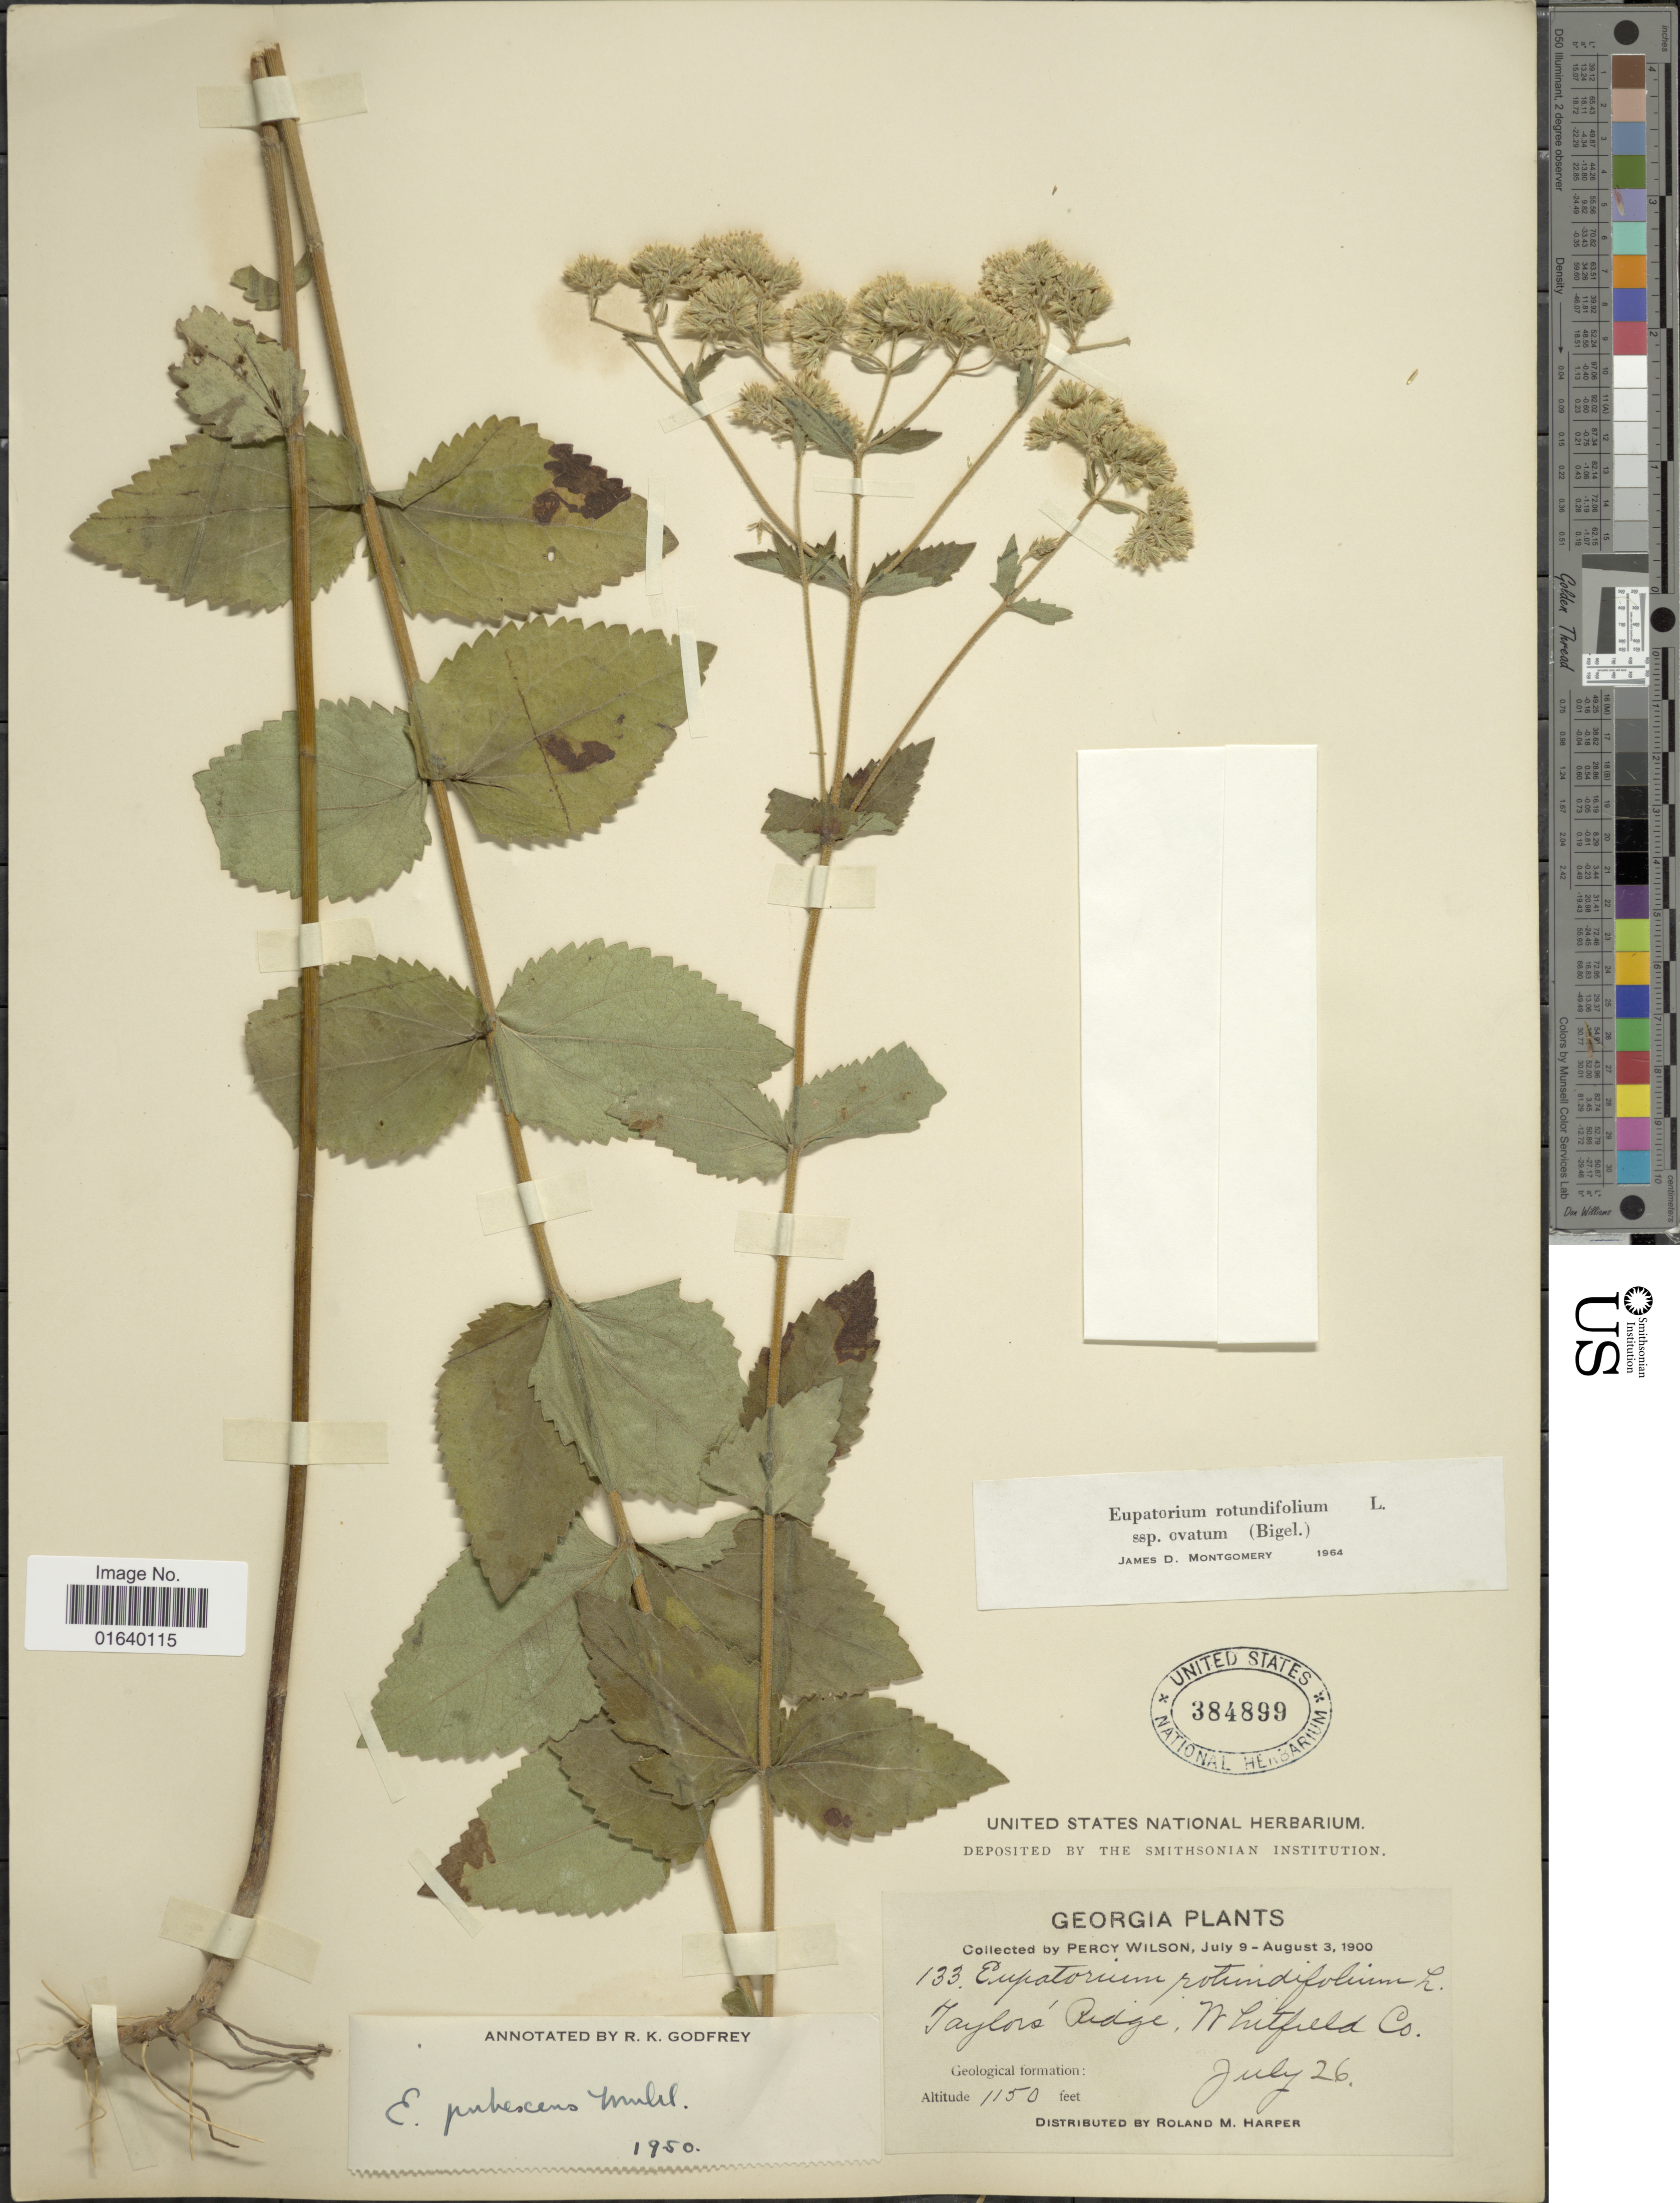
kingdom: Plantae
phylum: Tracheophyta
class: Magnoliopsida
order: Asterales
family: Asteraceae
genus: Eupatorium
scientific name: Eupatorium rotundifolium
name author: L.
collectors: P. Wilson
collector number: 133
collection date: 1900-07-26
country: United States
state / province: Georgia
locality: Taylor's Ridge, Whitfield Co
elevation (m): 351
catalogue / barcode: US 384899